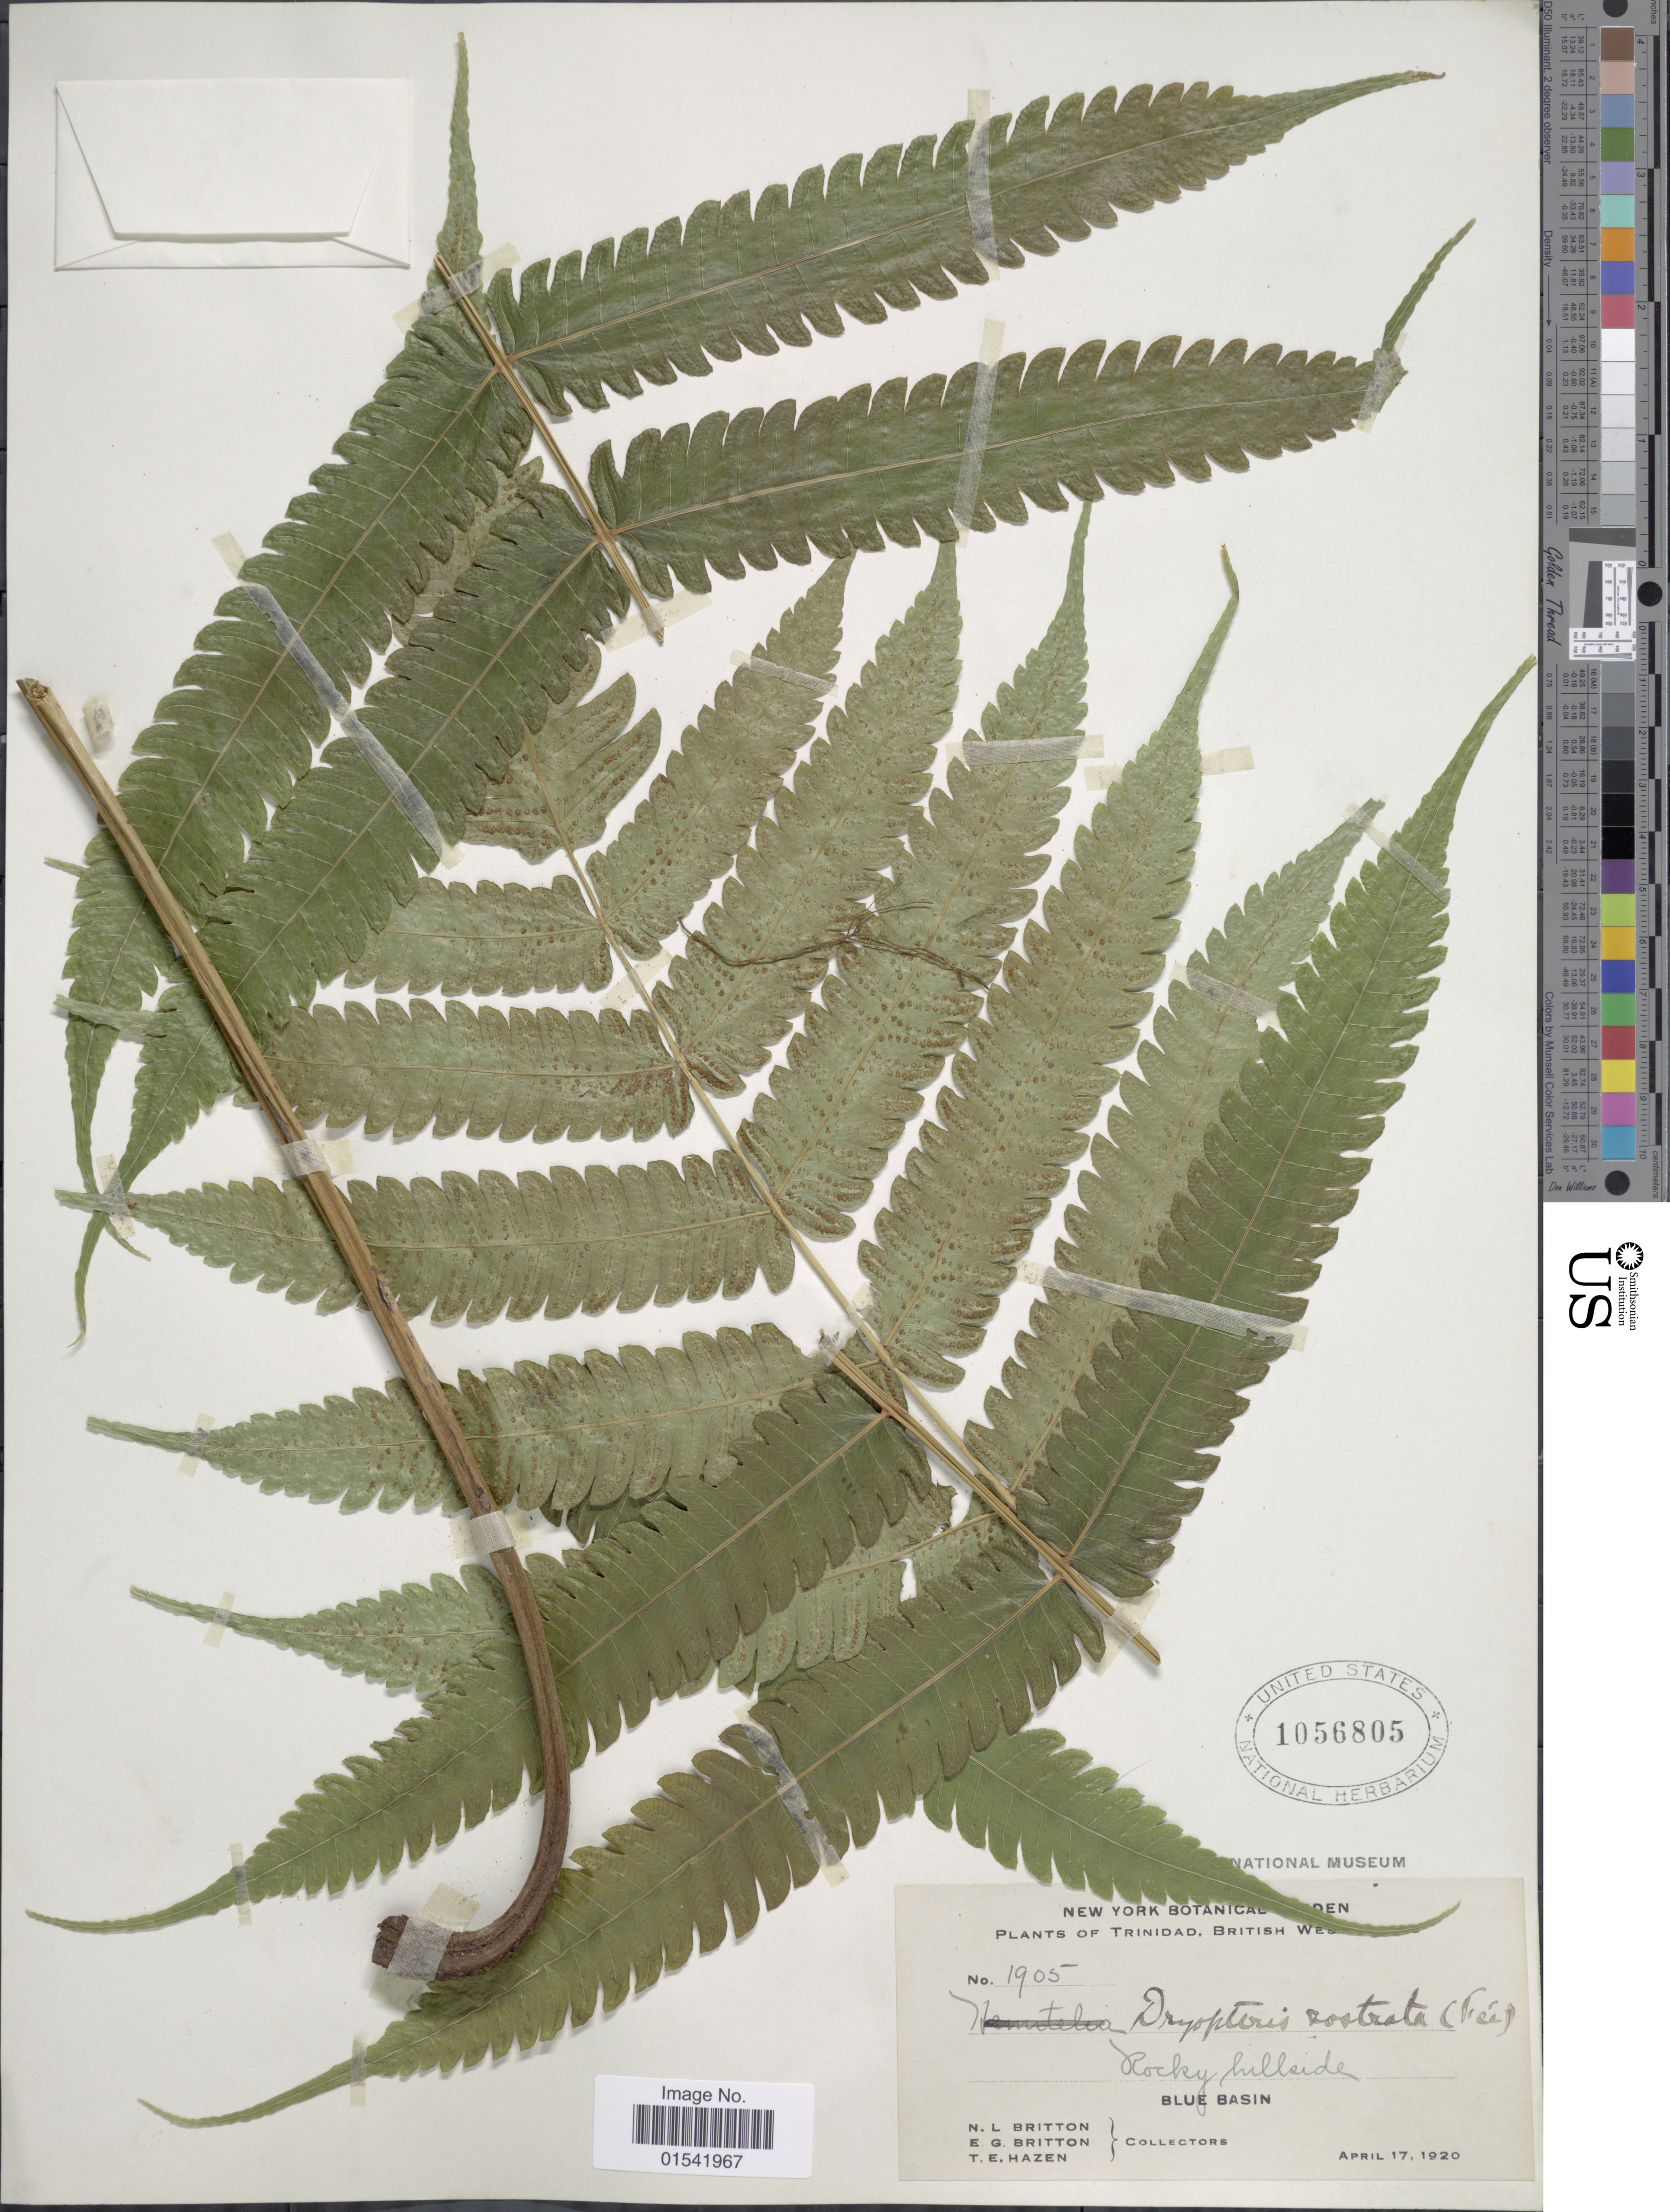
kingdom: Plantae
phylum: Tracheophyta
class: Polypodiopsida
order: Polypodiales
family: Thelypteridaceae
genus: Steiropteris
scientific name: Steiropteris glandulosa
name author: (Hook. f.) Pic. Serm.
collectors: N. Britton, E. G. Britton & T. E. Hazen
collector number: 1905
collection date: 1920-04-17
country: Trinidad and Tobago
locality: Trinidad, British West, Blue Basin [interpreted]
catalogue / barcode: US 1056805